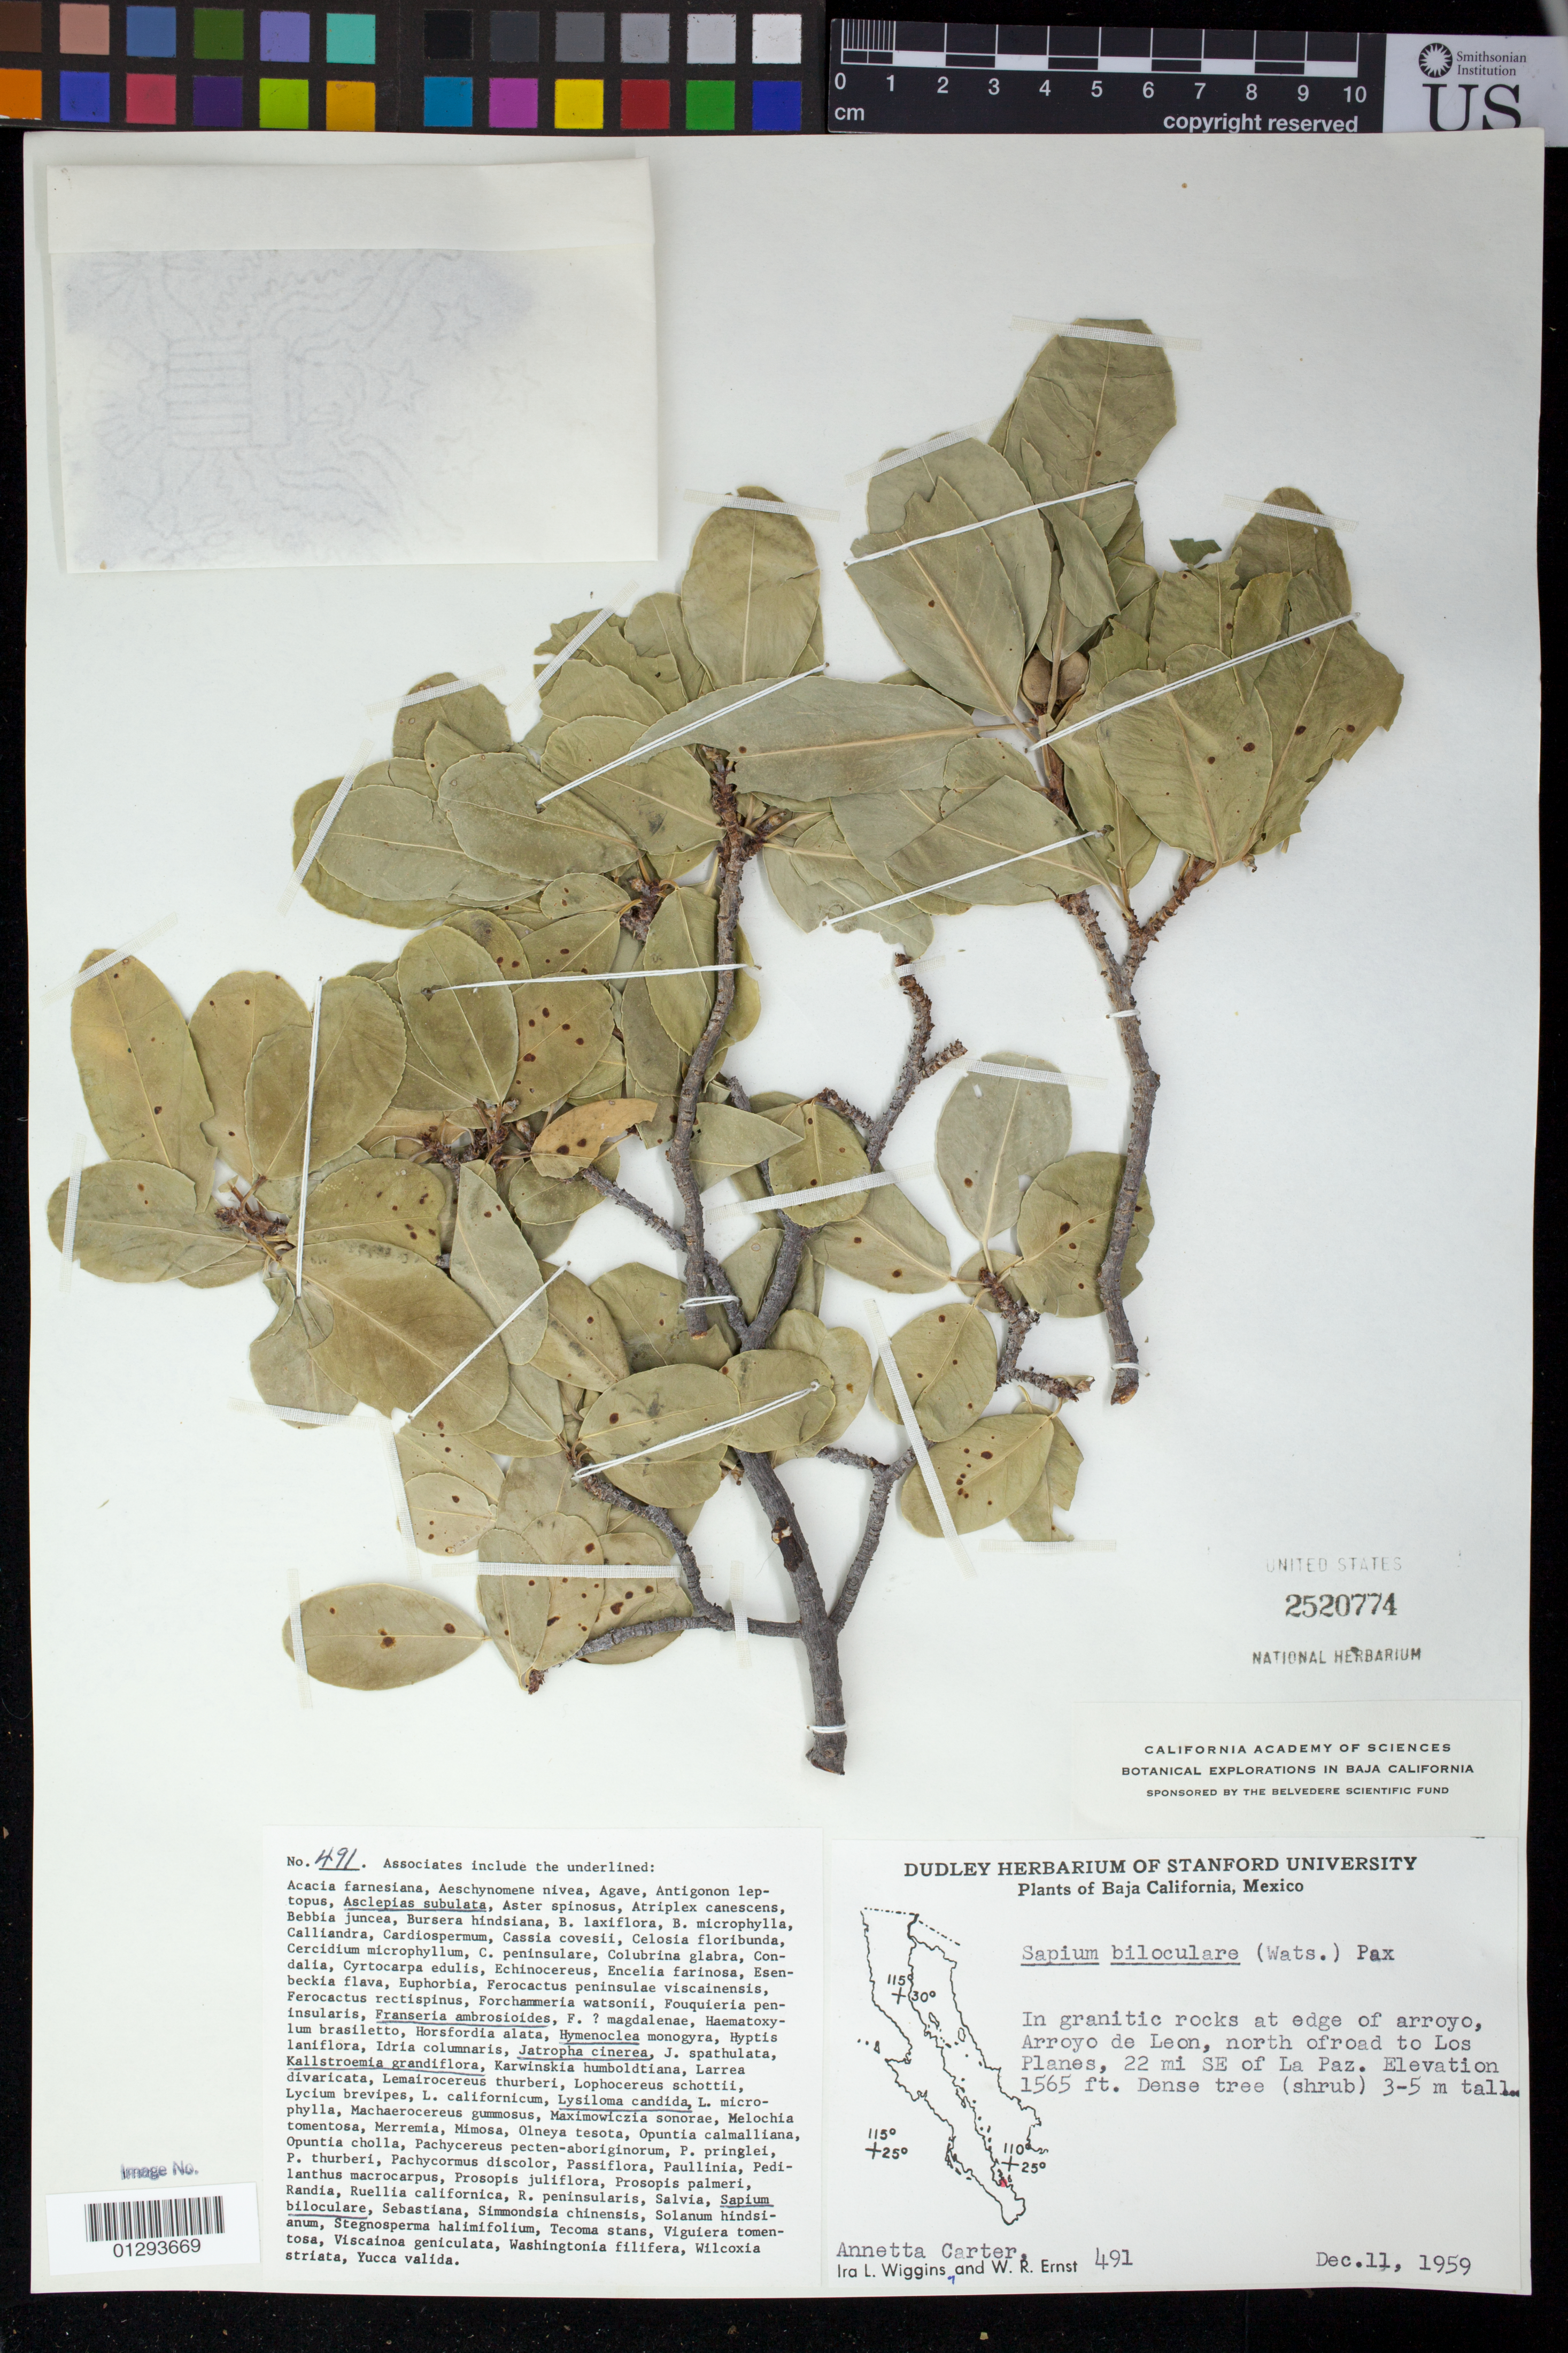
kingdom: Plantae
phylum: Tracheophyta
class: Magnoliopsida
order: Malpighiales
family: Euphorbiaceae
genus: Sebastiania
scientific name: Sebastiania bilocularis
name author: S. Watson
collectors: A. M. Carter, I. L. Wiggins & W. R. Ernst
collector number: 491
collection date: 1959-12-11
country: Mexico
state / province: Baja California Sur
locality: Arroyo de Leon, north of road to Los Planes, 22 mi SE of La Paz.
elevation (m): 477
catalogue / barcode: US 2520774